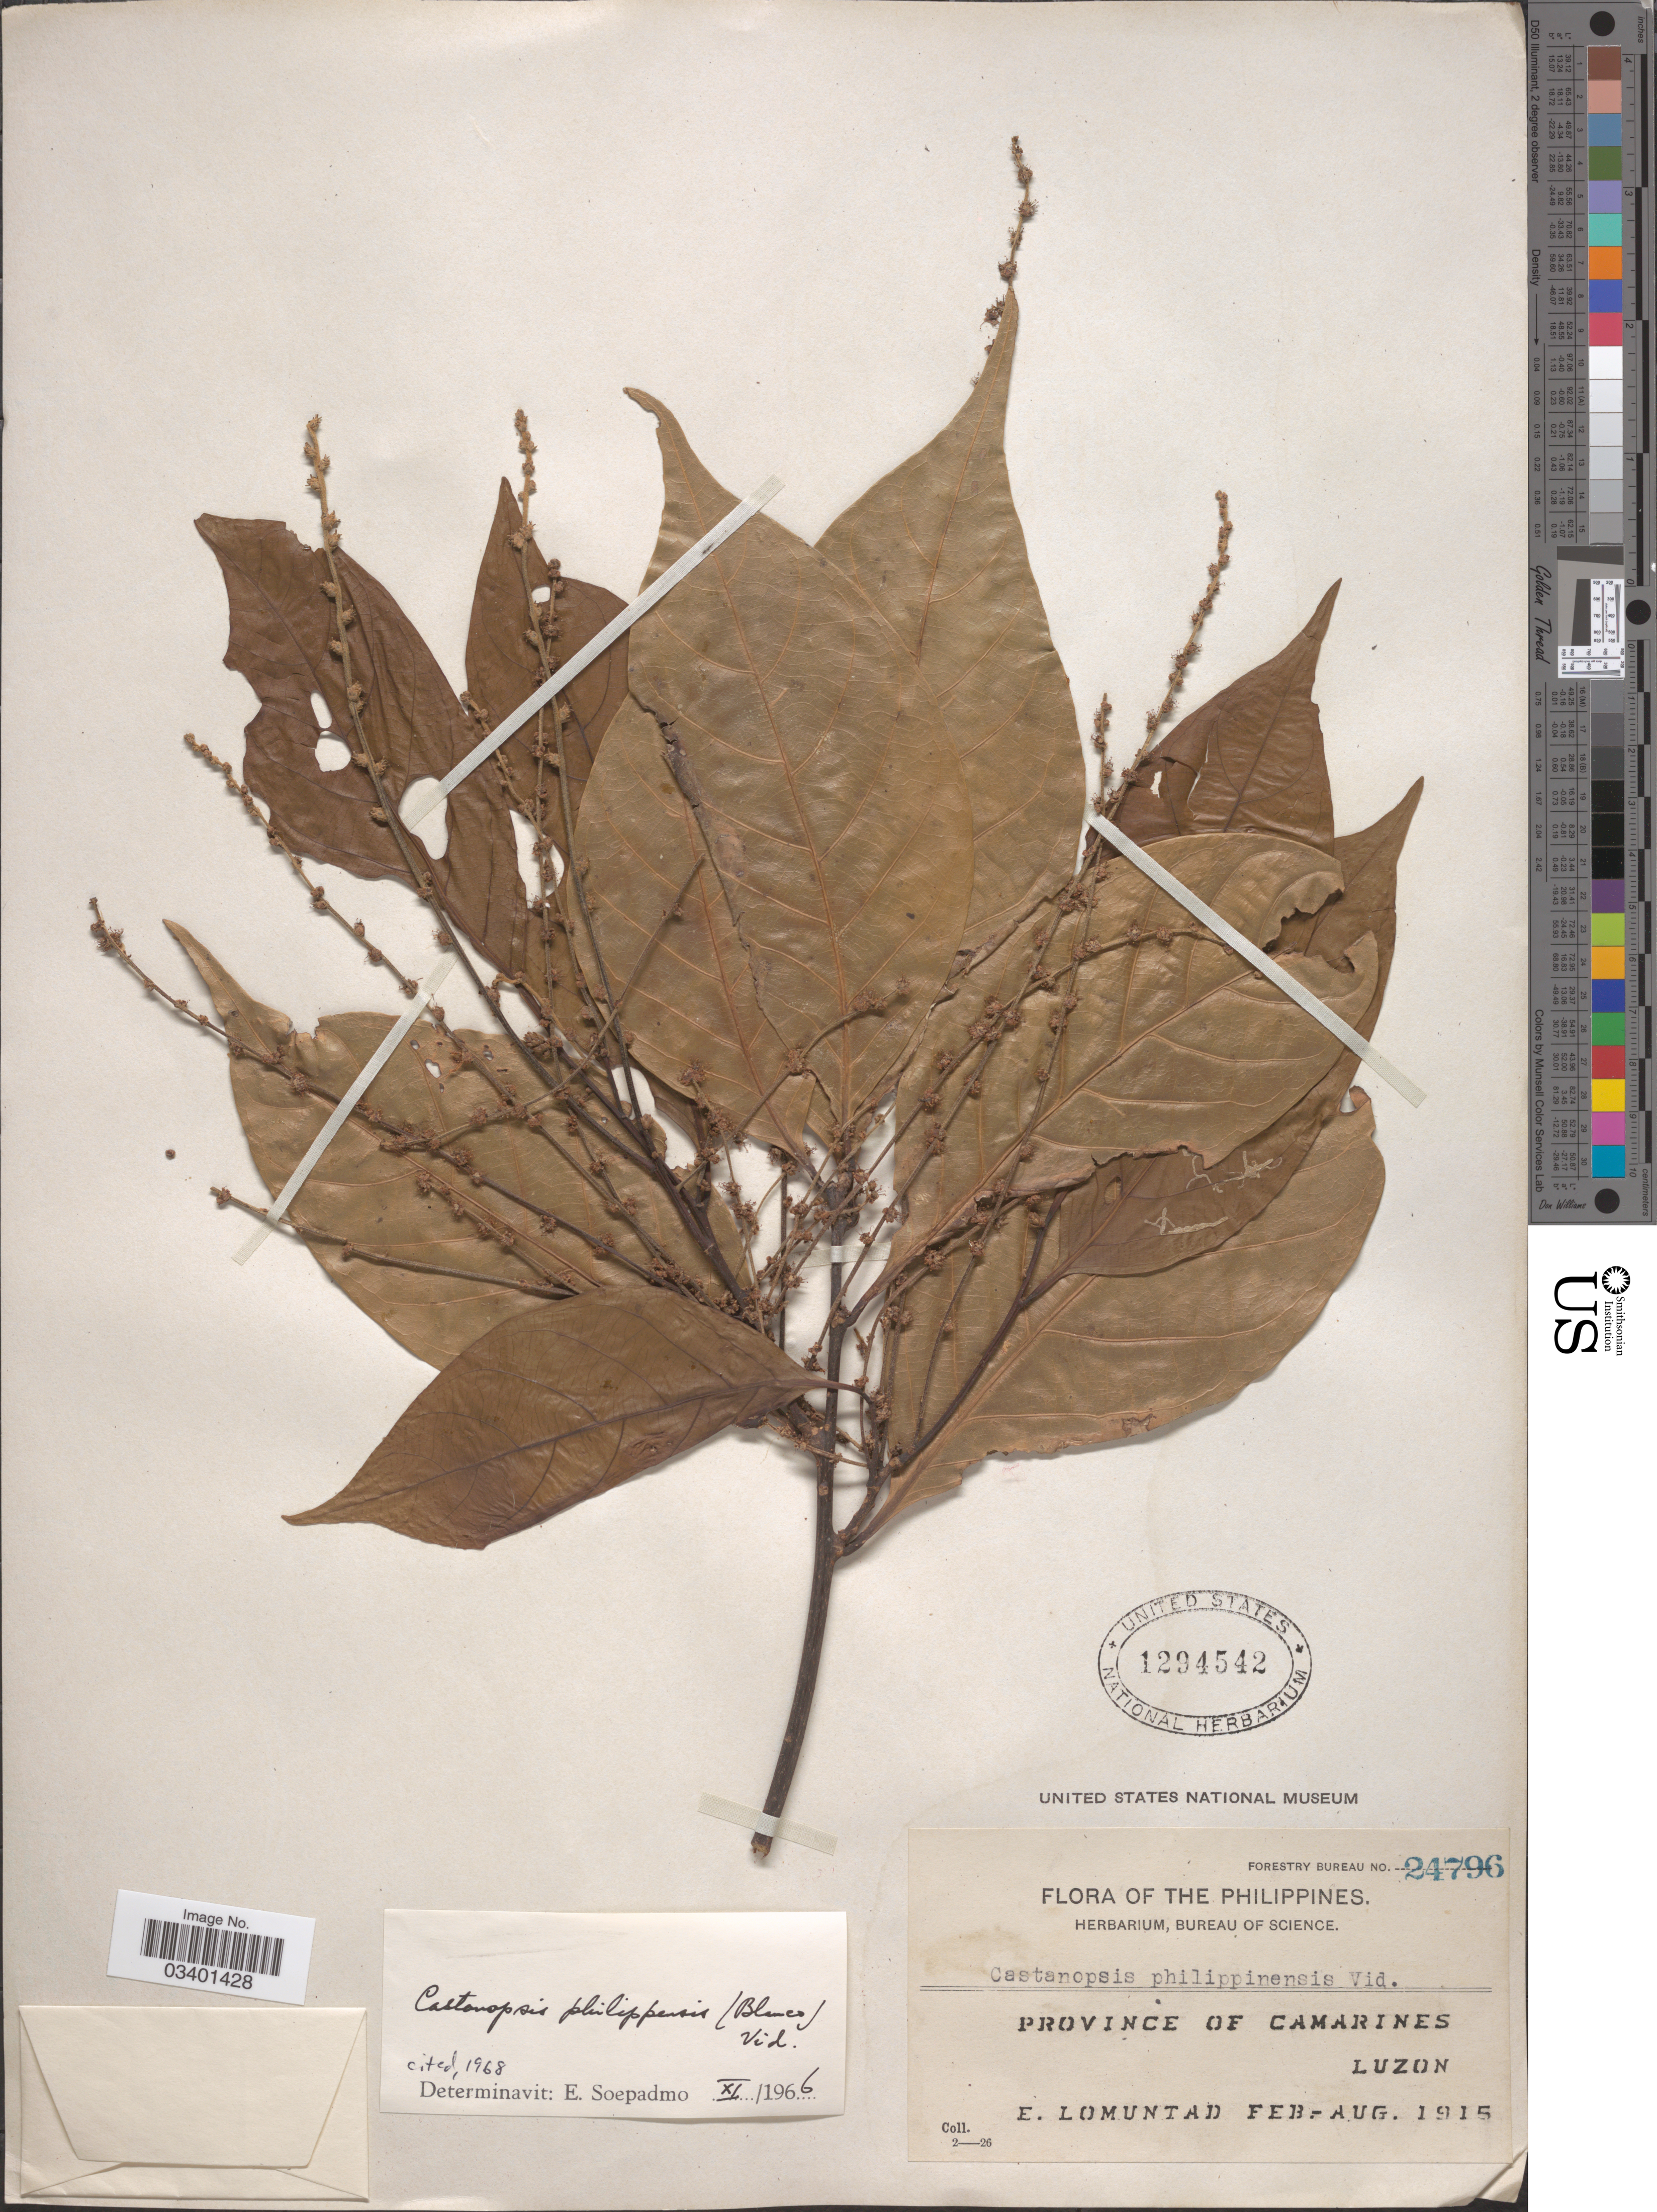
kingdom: Plantae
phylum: Tracheophyta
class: Magnoliopsida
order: Fagales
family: Fagaceae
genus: Castanopsis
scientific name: Castanopsis philipensis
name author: (Blanco) Vidal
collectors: E. Lomuntad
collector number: Forestry Bureau 24796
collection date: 1915-02/1915-08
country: Philippines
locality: Province of Camarines. Luzon.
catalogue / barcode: US 1294542